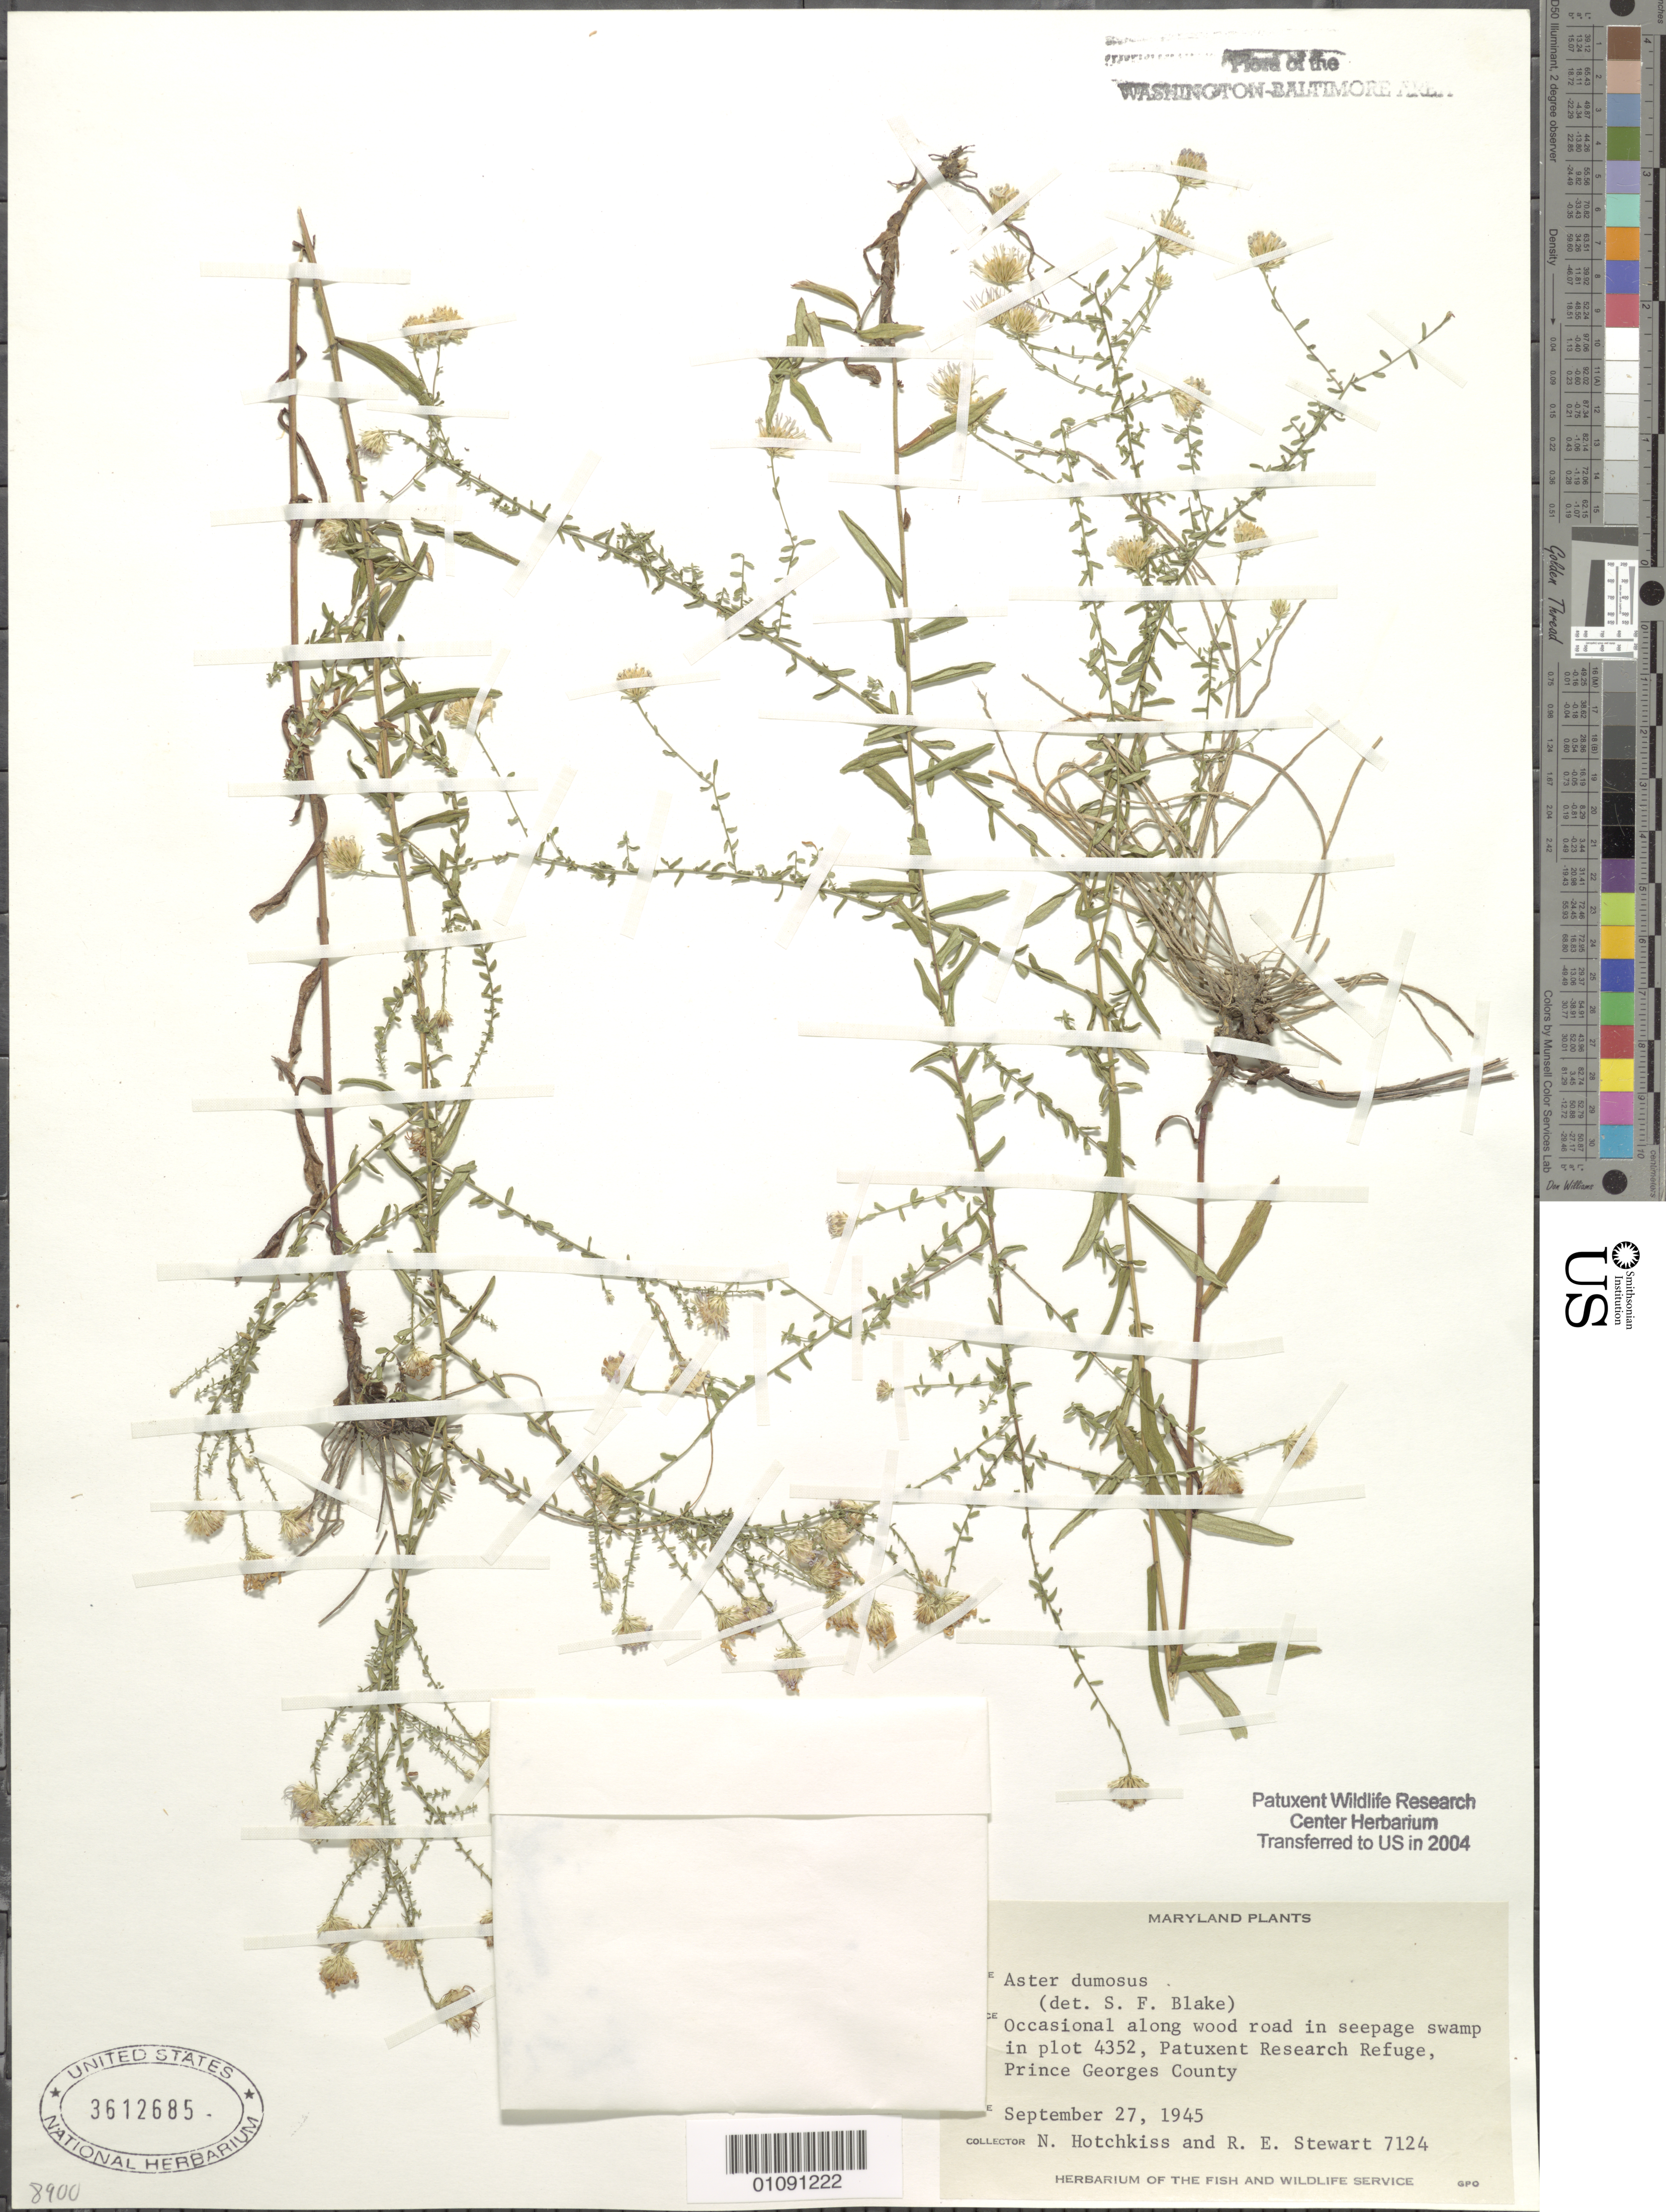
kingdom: Plantae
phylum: Tracheophyta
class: Magnoliopsida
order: Asterales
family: Asteraceae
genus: Symphyotrichum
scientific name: Symphyotrichum dumosum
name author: (L.) G.L. Nesom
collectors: N. Hotchkiss & R. Stewart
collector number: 7124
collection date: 1945-09-27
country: United States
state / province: Maryland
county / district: Prince George's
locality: Patuxent Wildlife Refuge. In plot 4352.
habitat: Occasional along wood[ed] road in seepage swamp.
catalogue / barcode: US 3612685